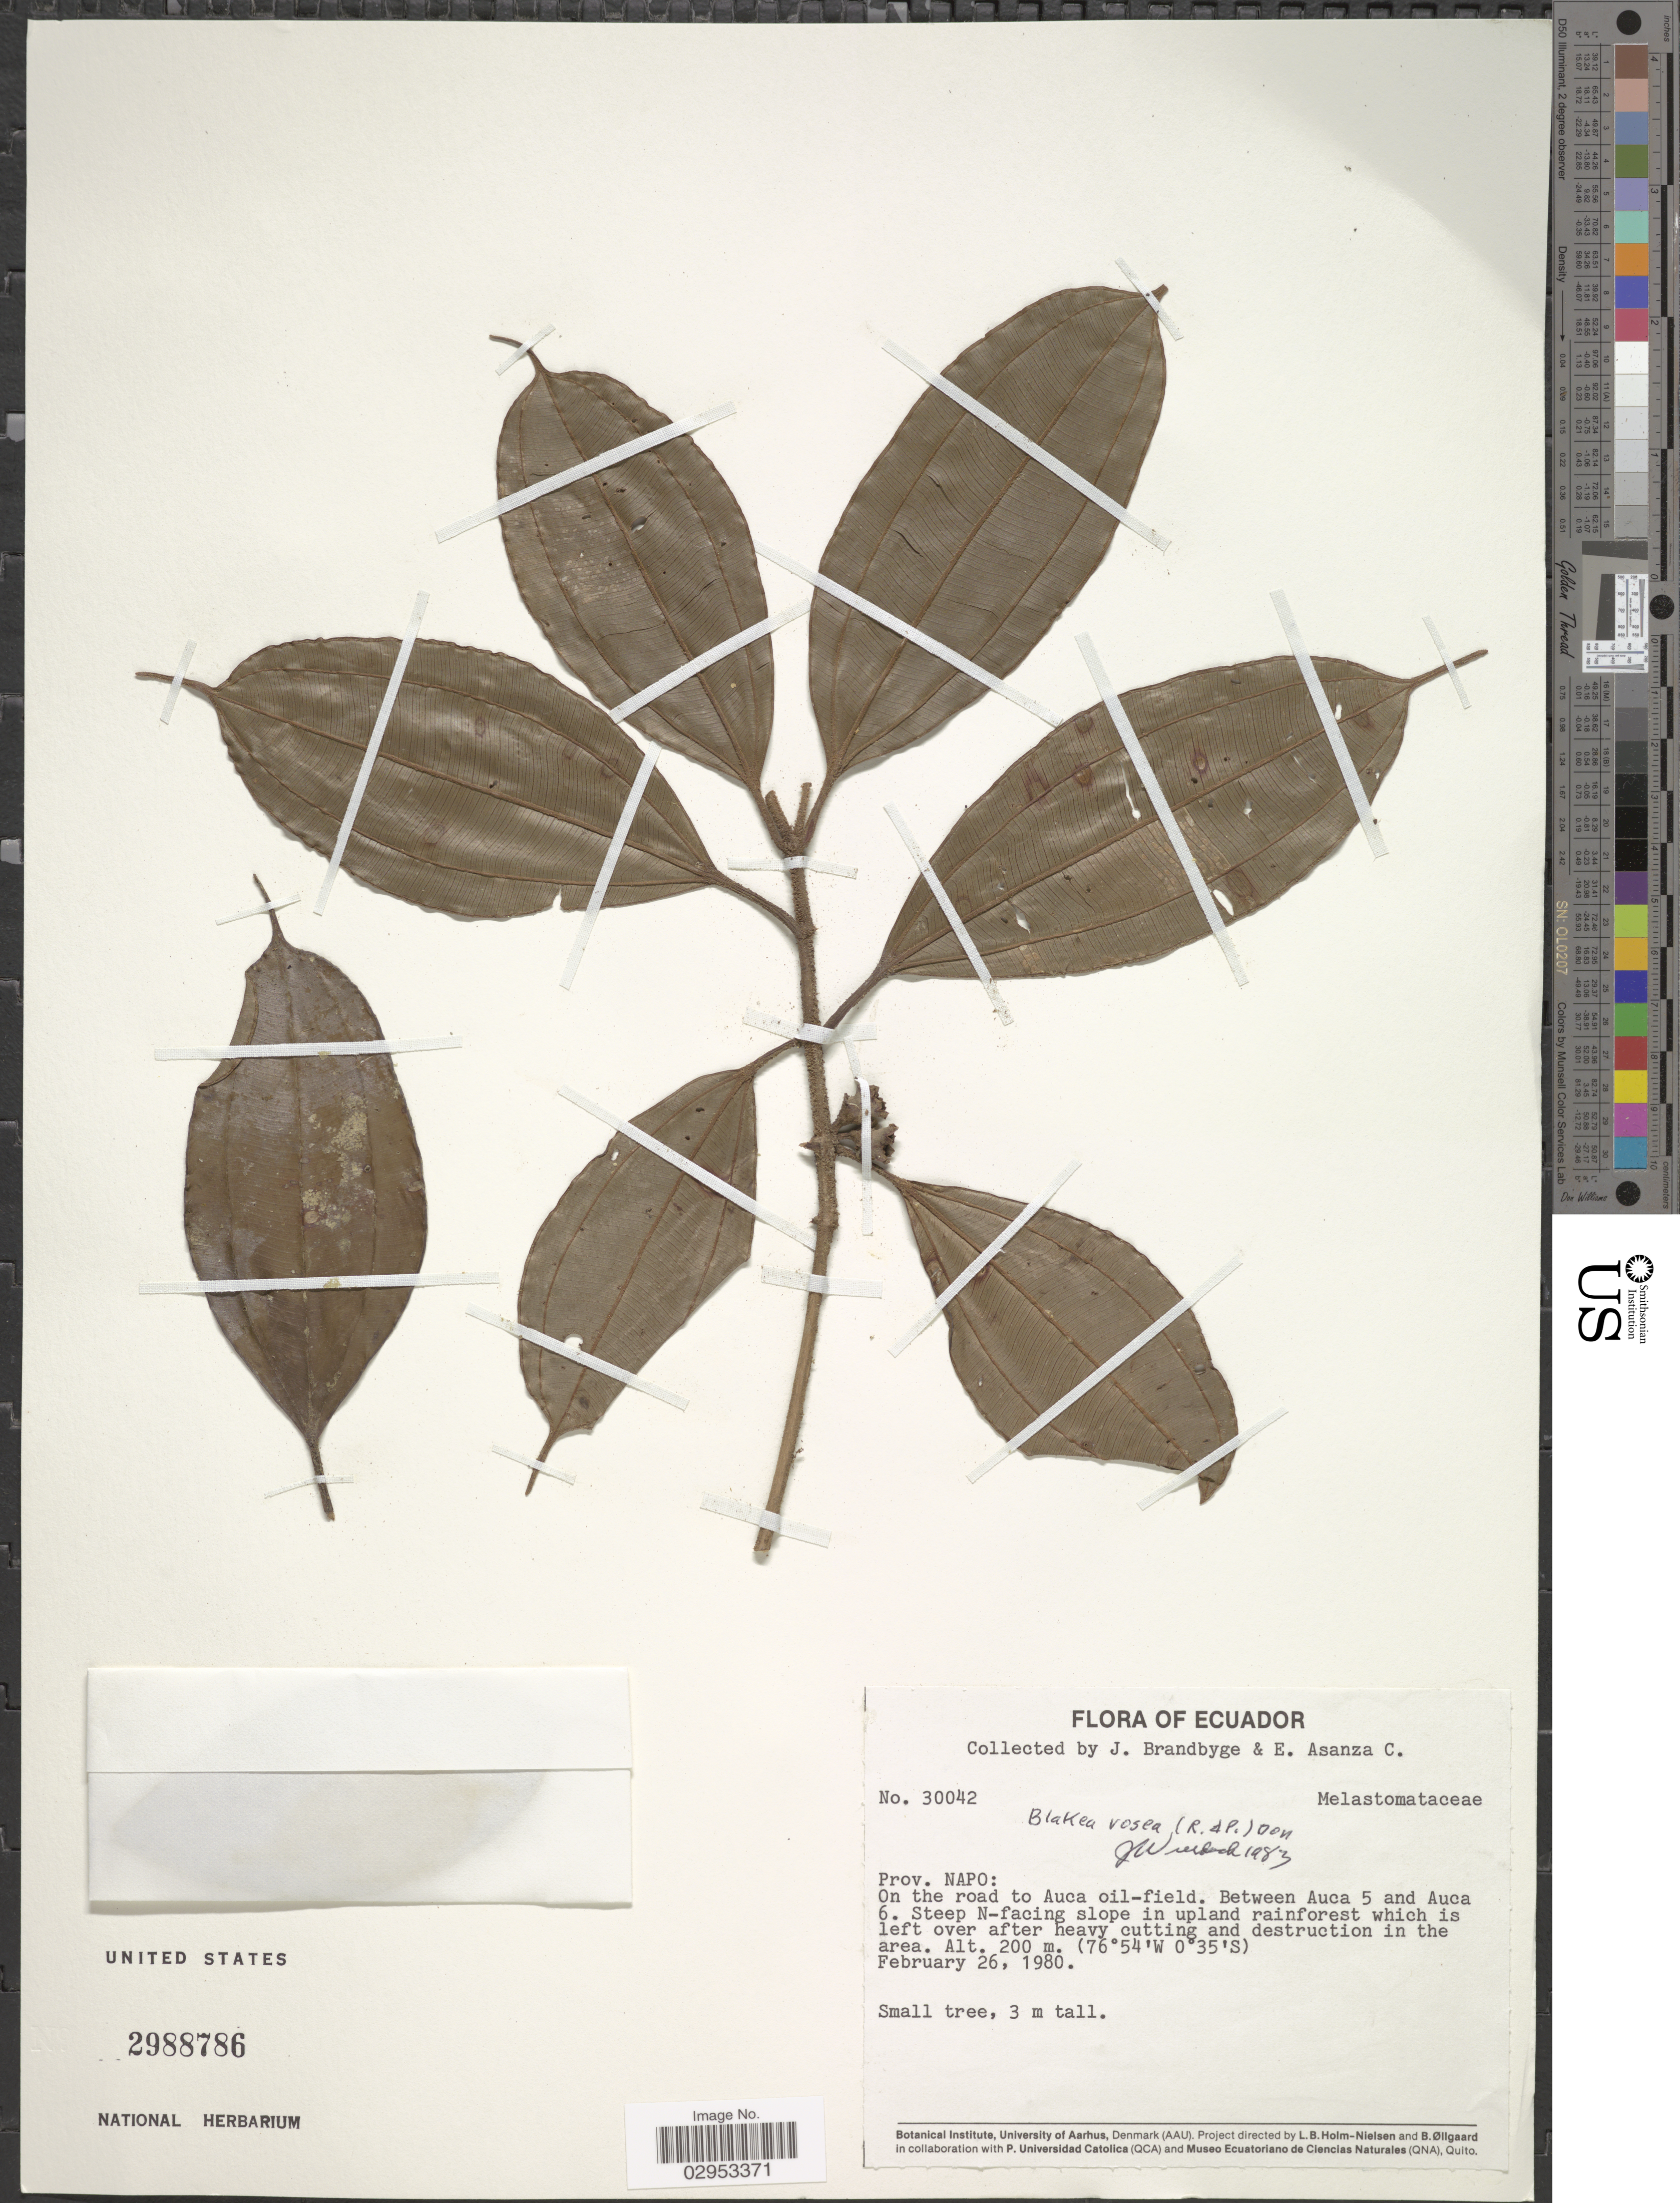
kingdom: Plantae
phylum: Tracheophyta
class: Magnoliopsida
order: Myrtales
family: Melastomataceae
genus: Blakea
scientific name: Blakea rosea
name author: D. Don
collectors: J. Brandbyge & E. Asanza C.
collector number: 30042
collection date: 1980-02-26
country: Ecuador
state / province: Napo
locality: On the road to Auca oil-field. Between Auca 5 and Auca 6. Steep N-facing slope.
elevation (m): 200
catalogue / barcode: US 2988786